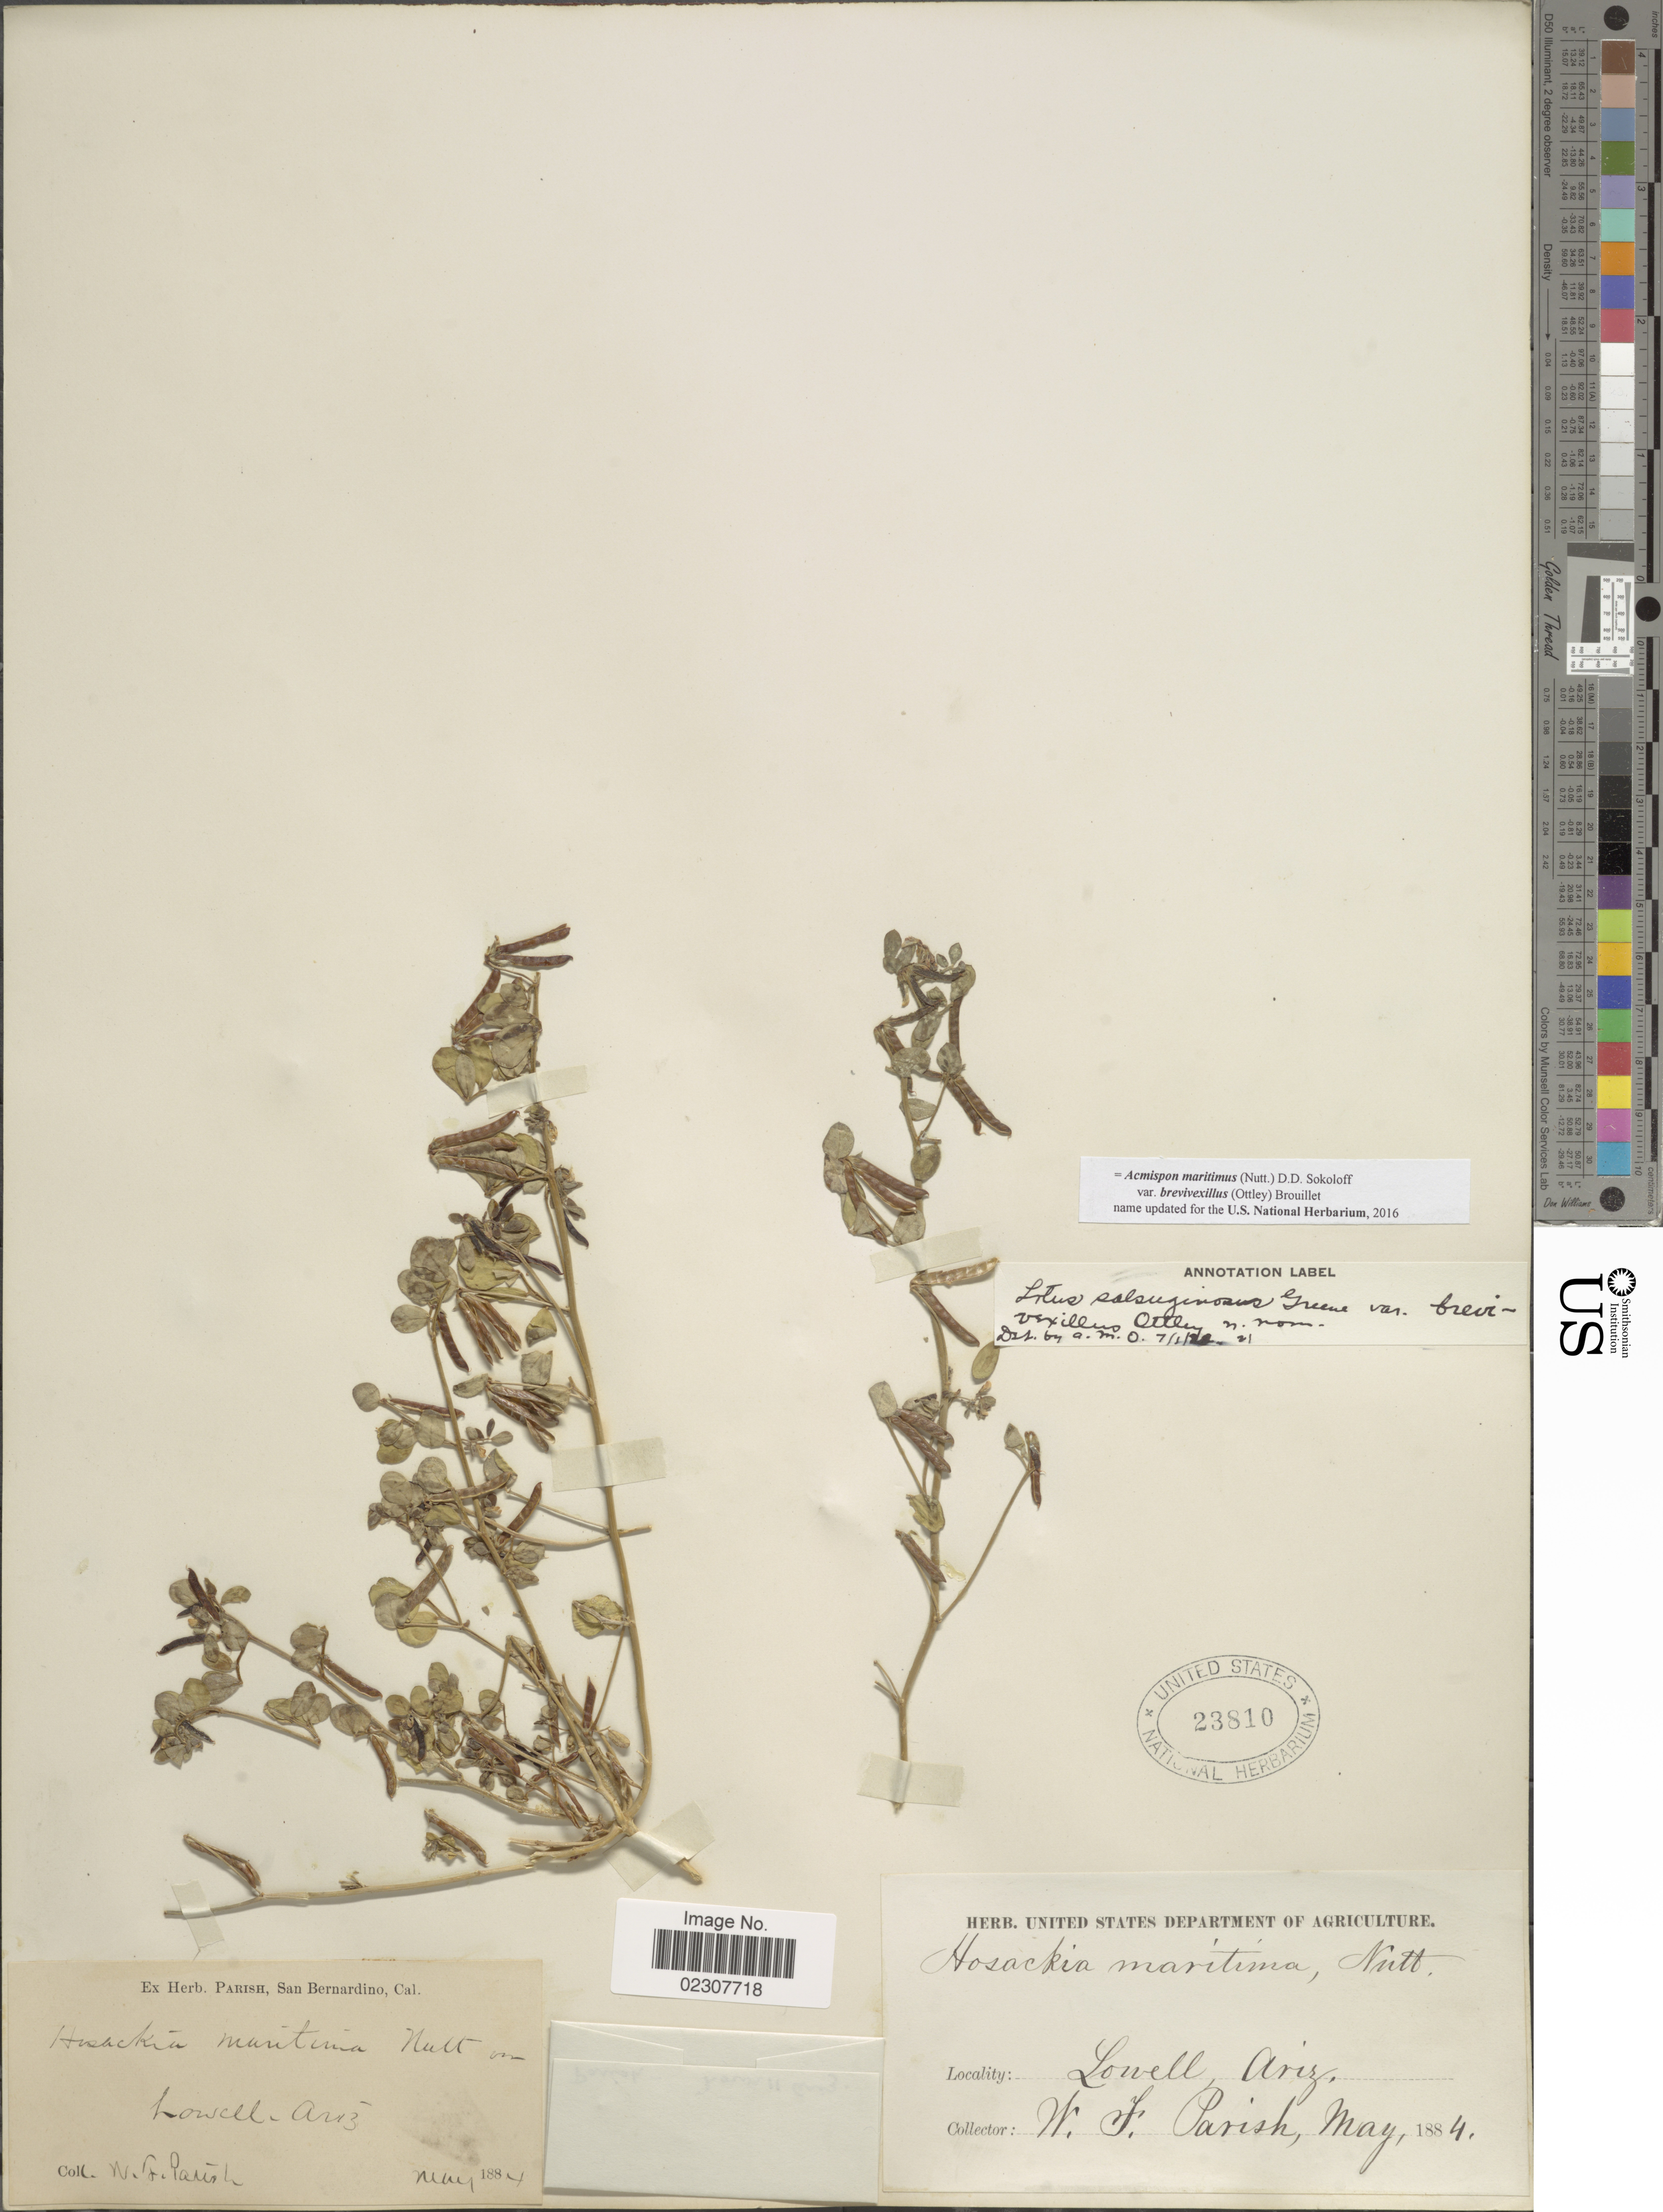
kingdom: Plantae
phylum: Tracheophyta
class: Magnoliopsida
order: Fabales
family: Fabaceae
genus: Acmispon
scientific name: Acmispon maritimus var. brevivexillus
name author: (Ottley) Brouillet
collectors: W. F. Parish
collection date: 1884-05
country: United States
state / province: Arizona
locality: Lowell.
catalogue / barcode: US 23810